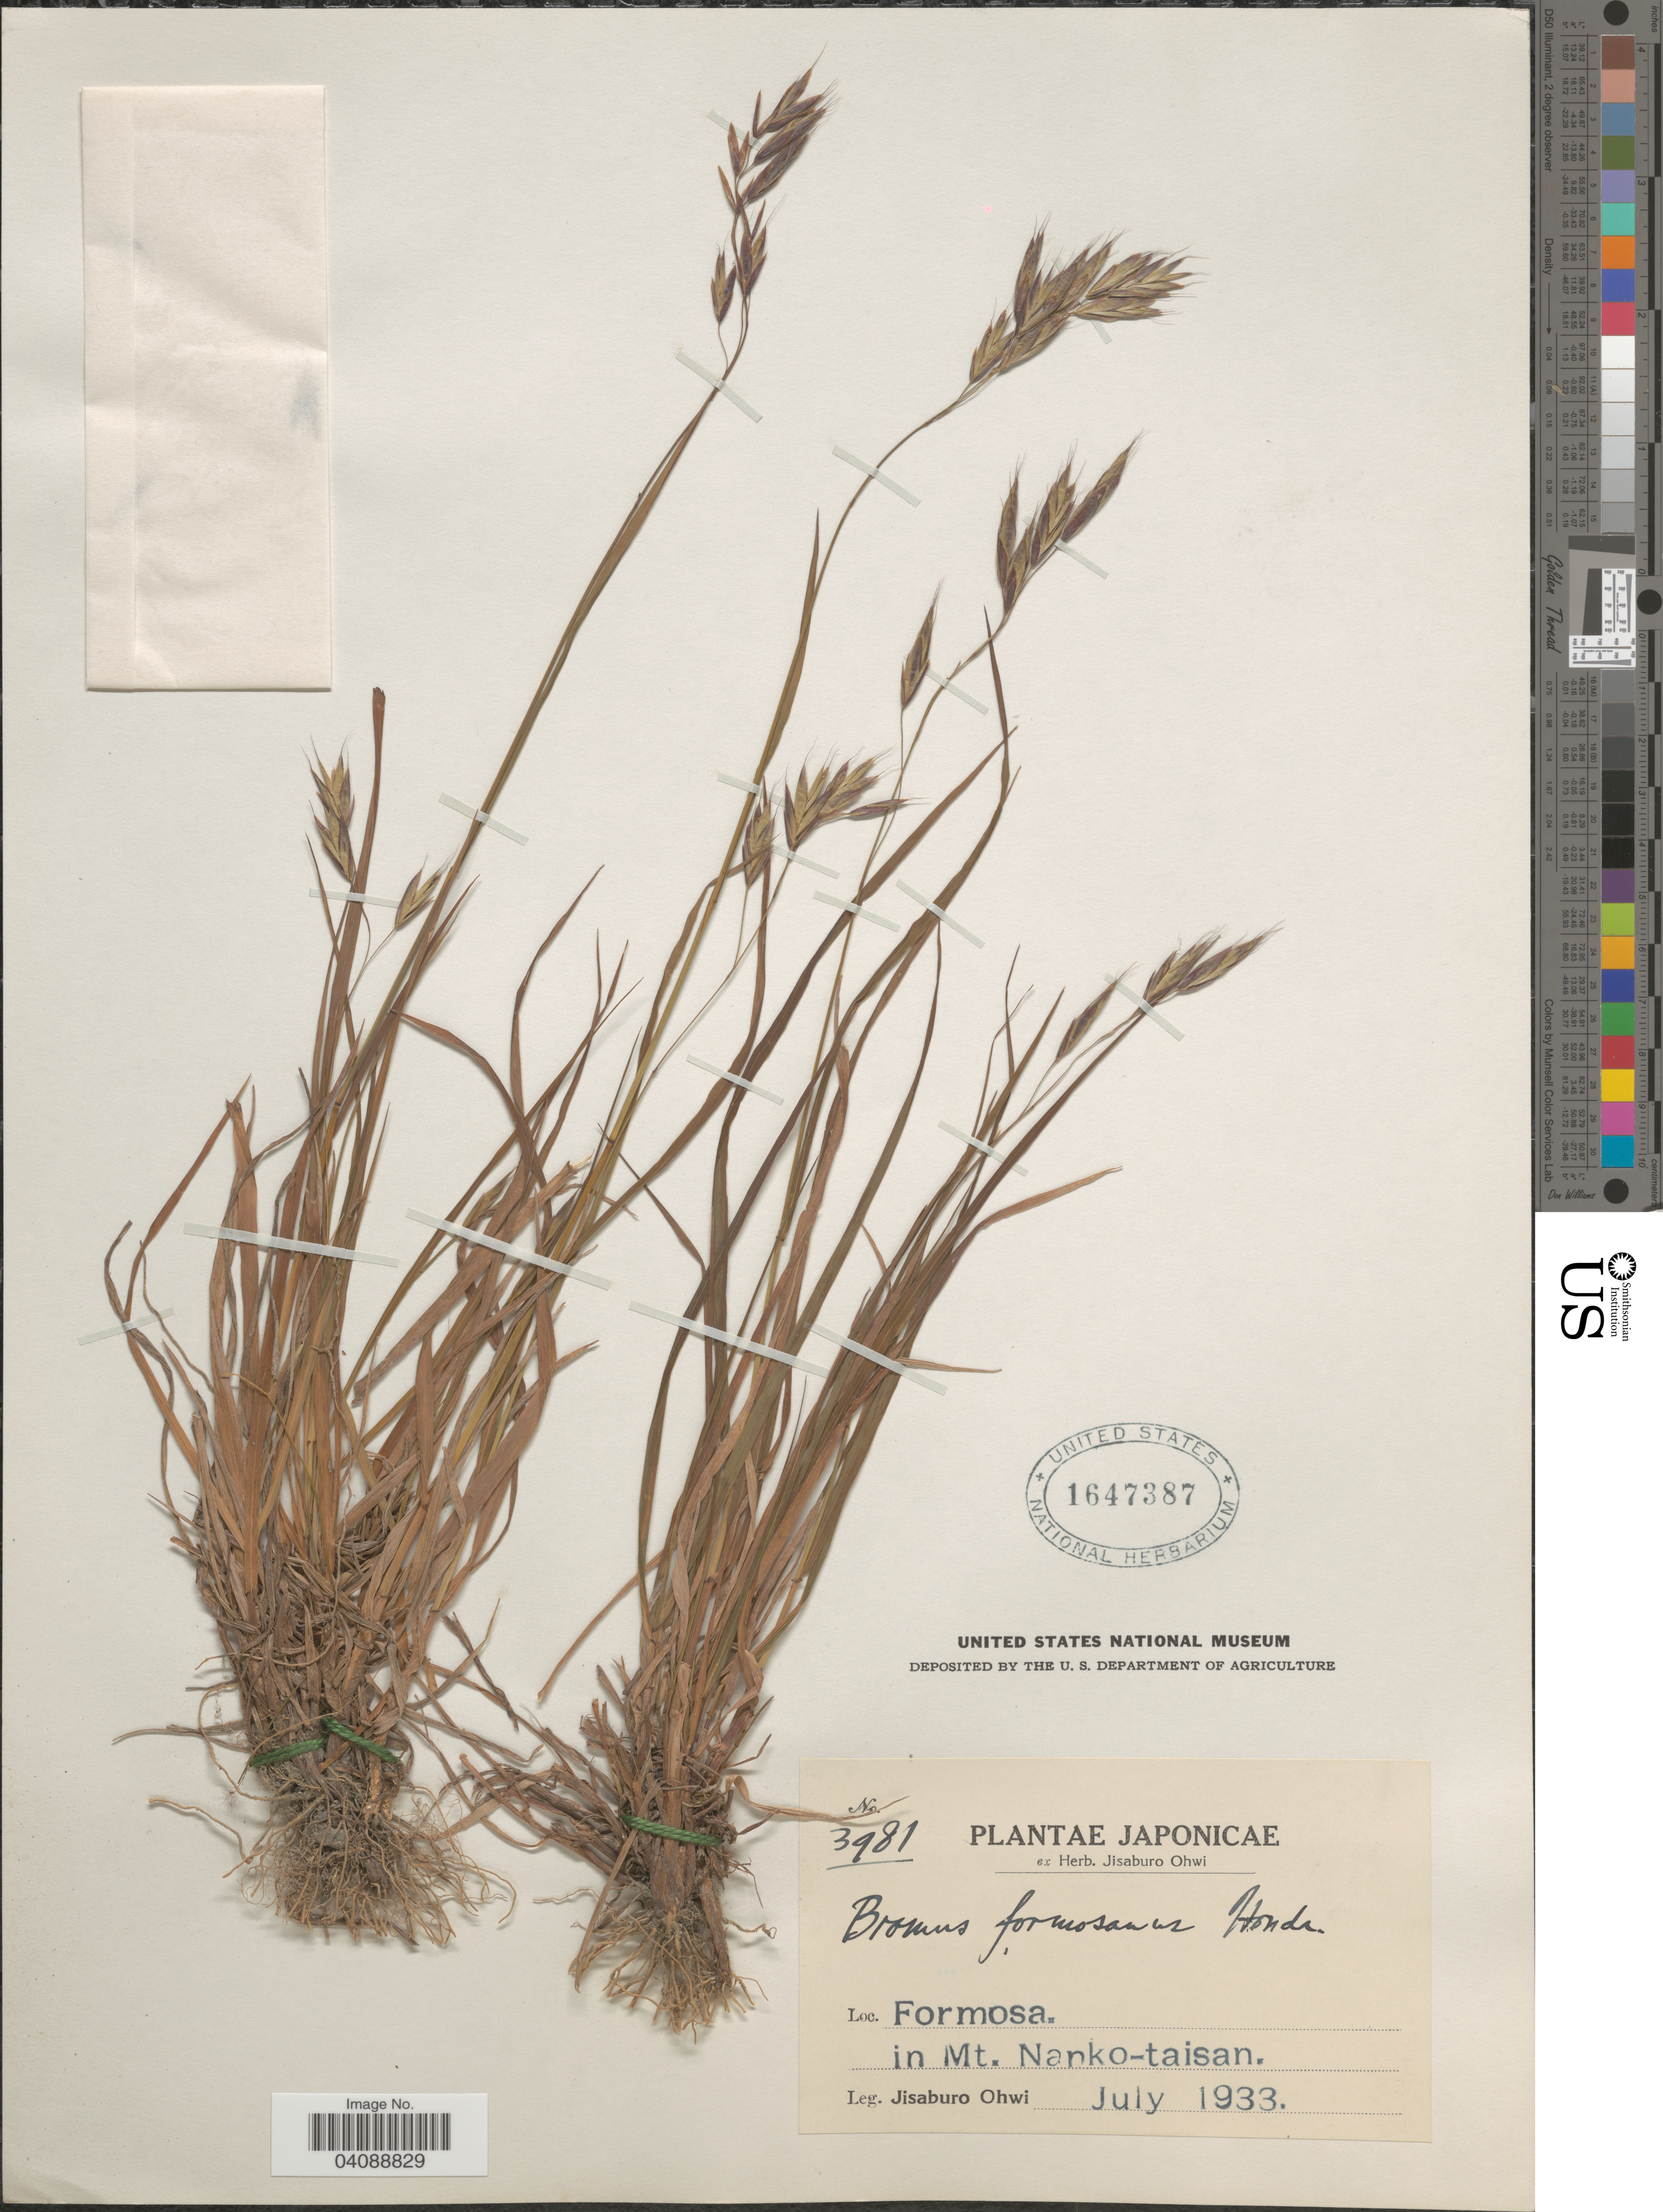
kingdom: Plantae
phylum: Tracheophyta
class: Liliopsida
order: Poales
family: Poaceae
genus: Bromus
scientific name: Bromus formosanus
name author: Honda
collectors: J. Ohwi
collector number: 3981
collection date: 1933-07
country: Taiwan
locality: Formosa. In Mt. Nanko-taisan.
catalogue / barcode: US 1647387